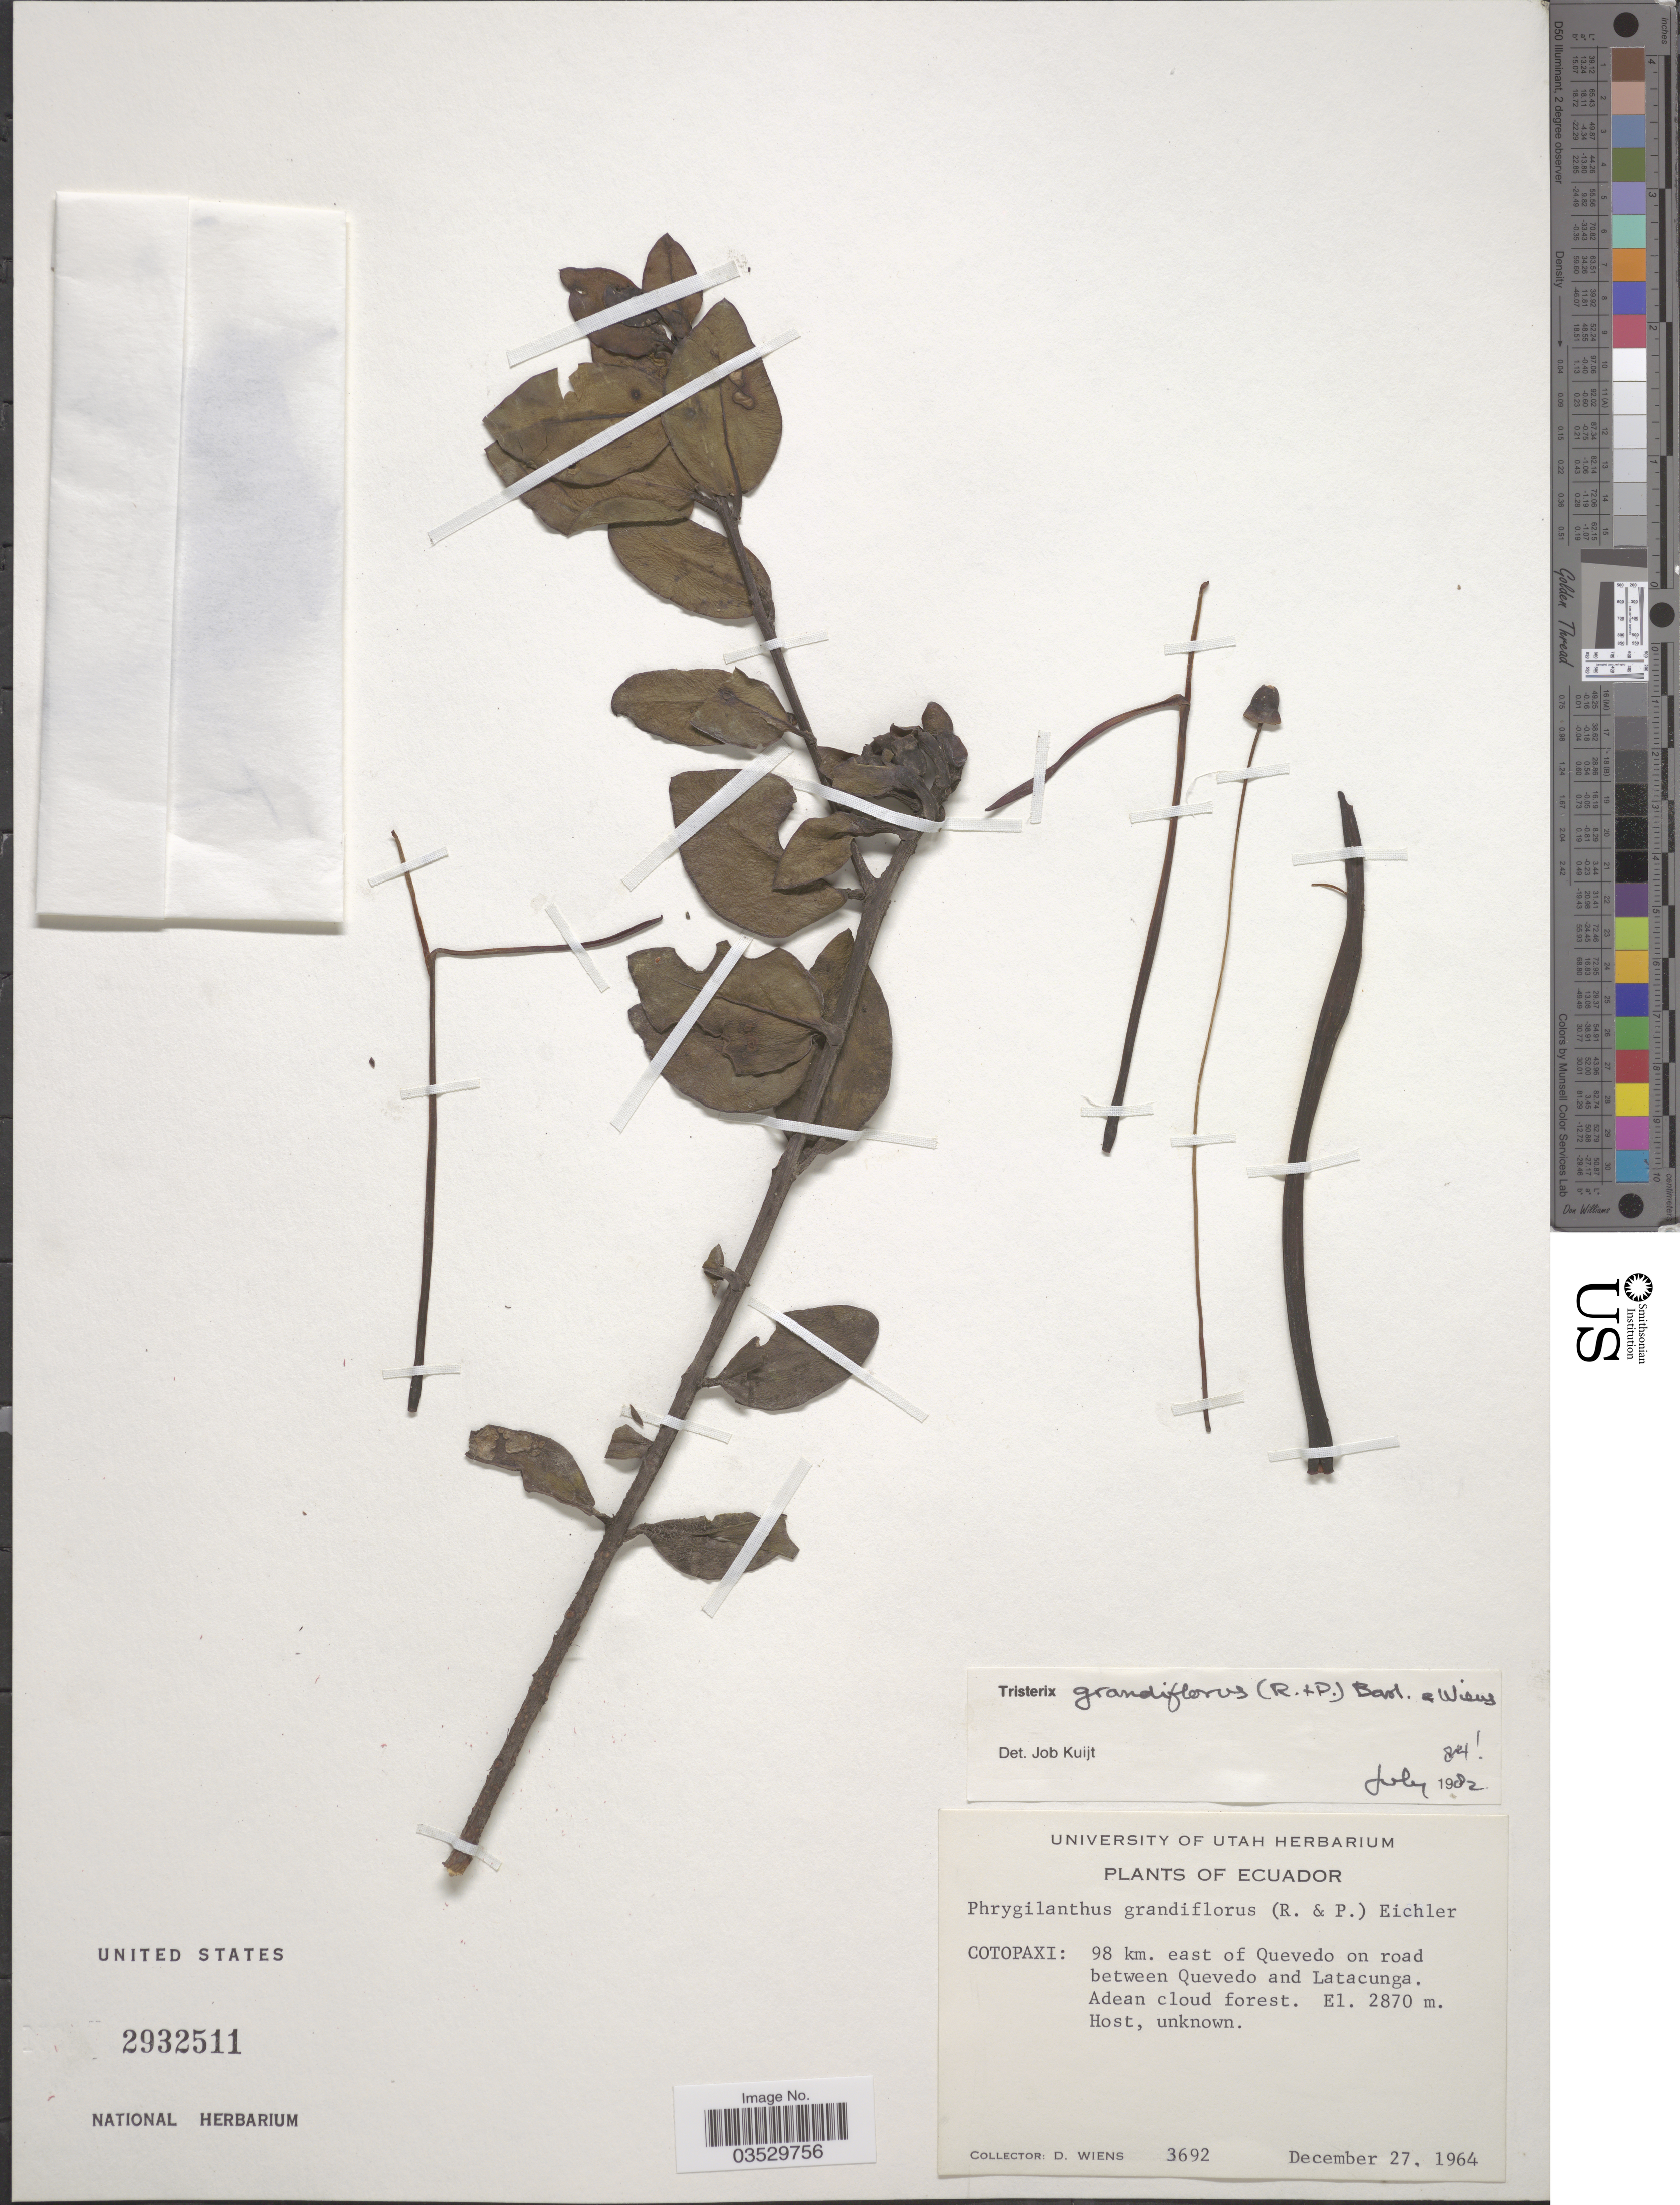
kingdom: Plantae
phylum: Tracheophyta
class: Magnoliopsida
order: Santalales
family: Loranthaceae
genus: Tristerix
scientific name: Tristerix grandiflorus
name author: (Ruiz & Pav.) Barlow & Wiens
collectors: D. Wiens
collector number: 3692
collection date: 1964-12-27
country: Ecuador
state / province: Cotopaxi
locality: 98 km. east of Quevedo on road between Quevedo and Latacunga.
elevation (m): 2870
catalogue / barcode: US 2932511